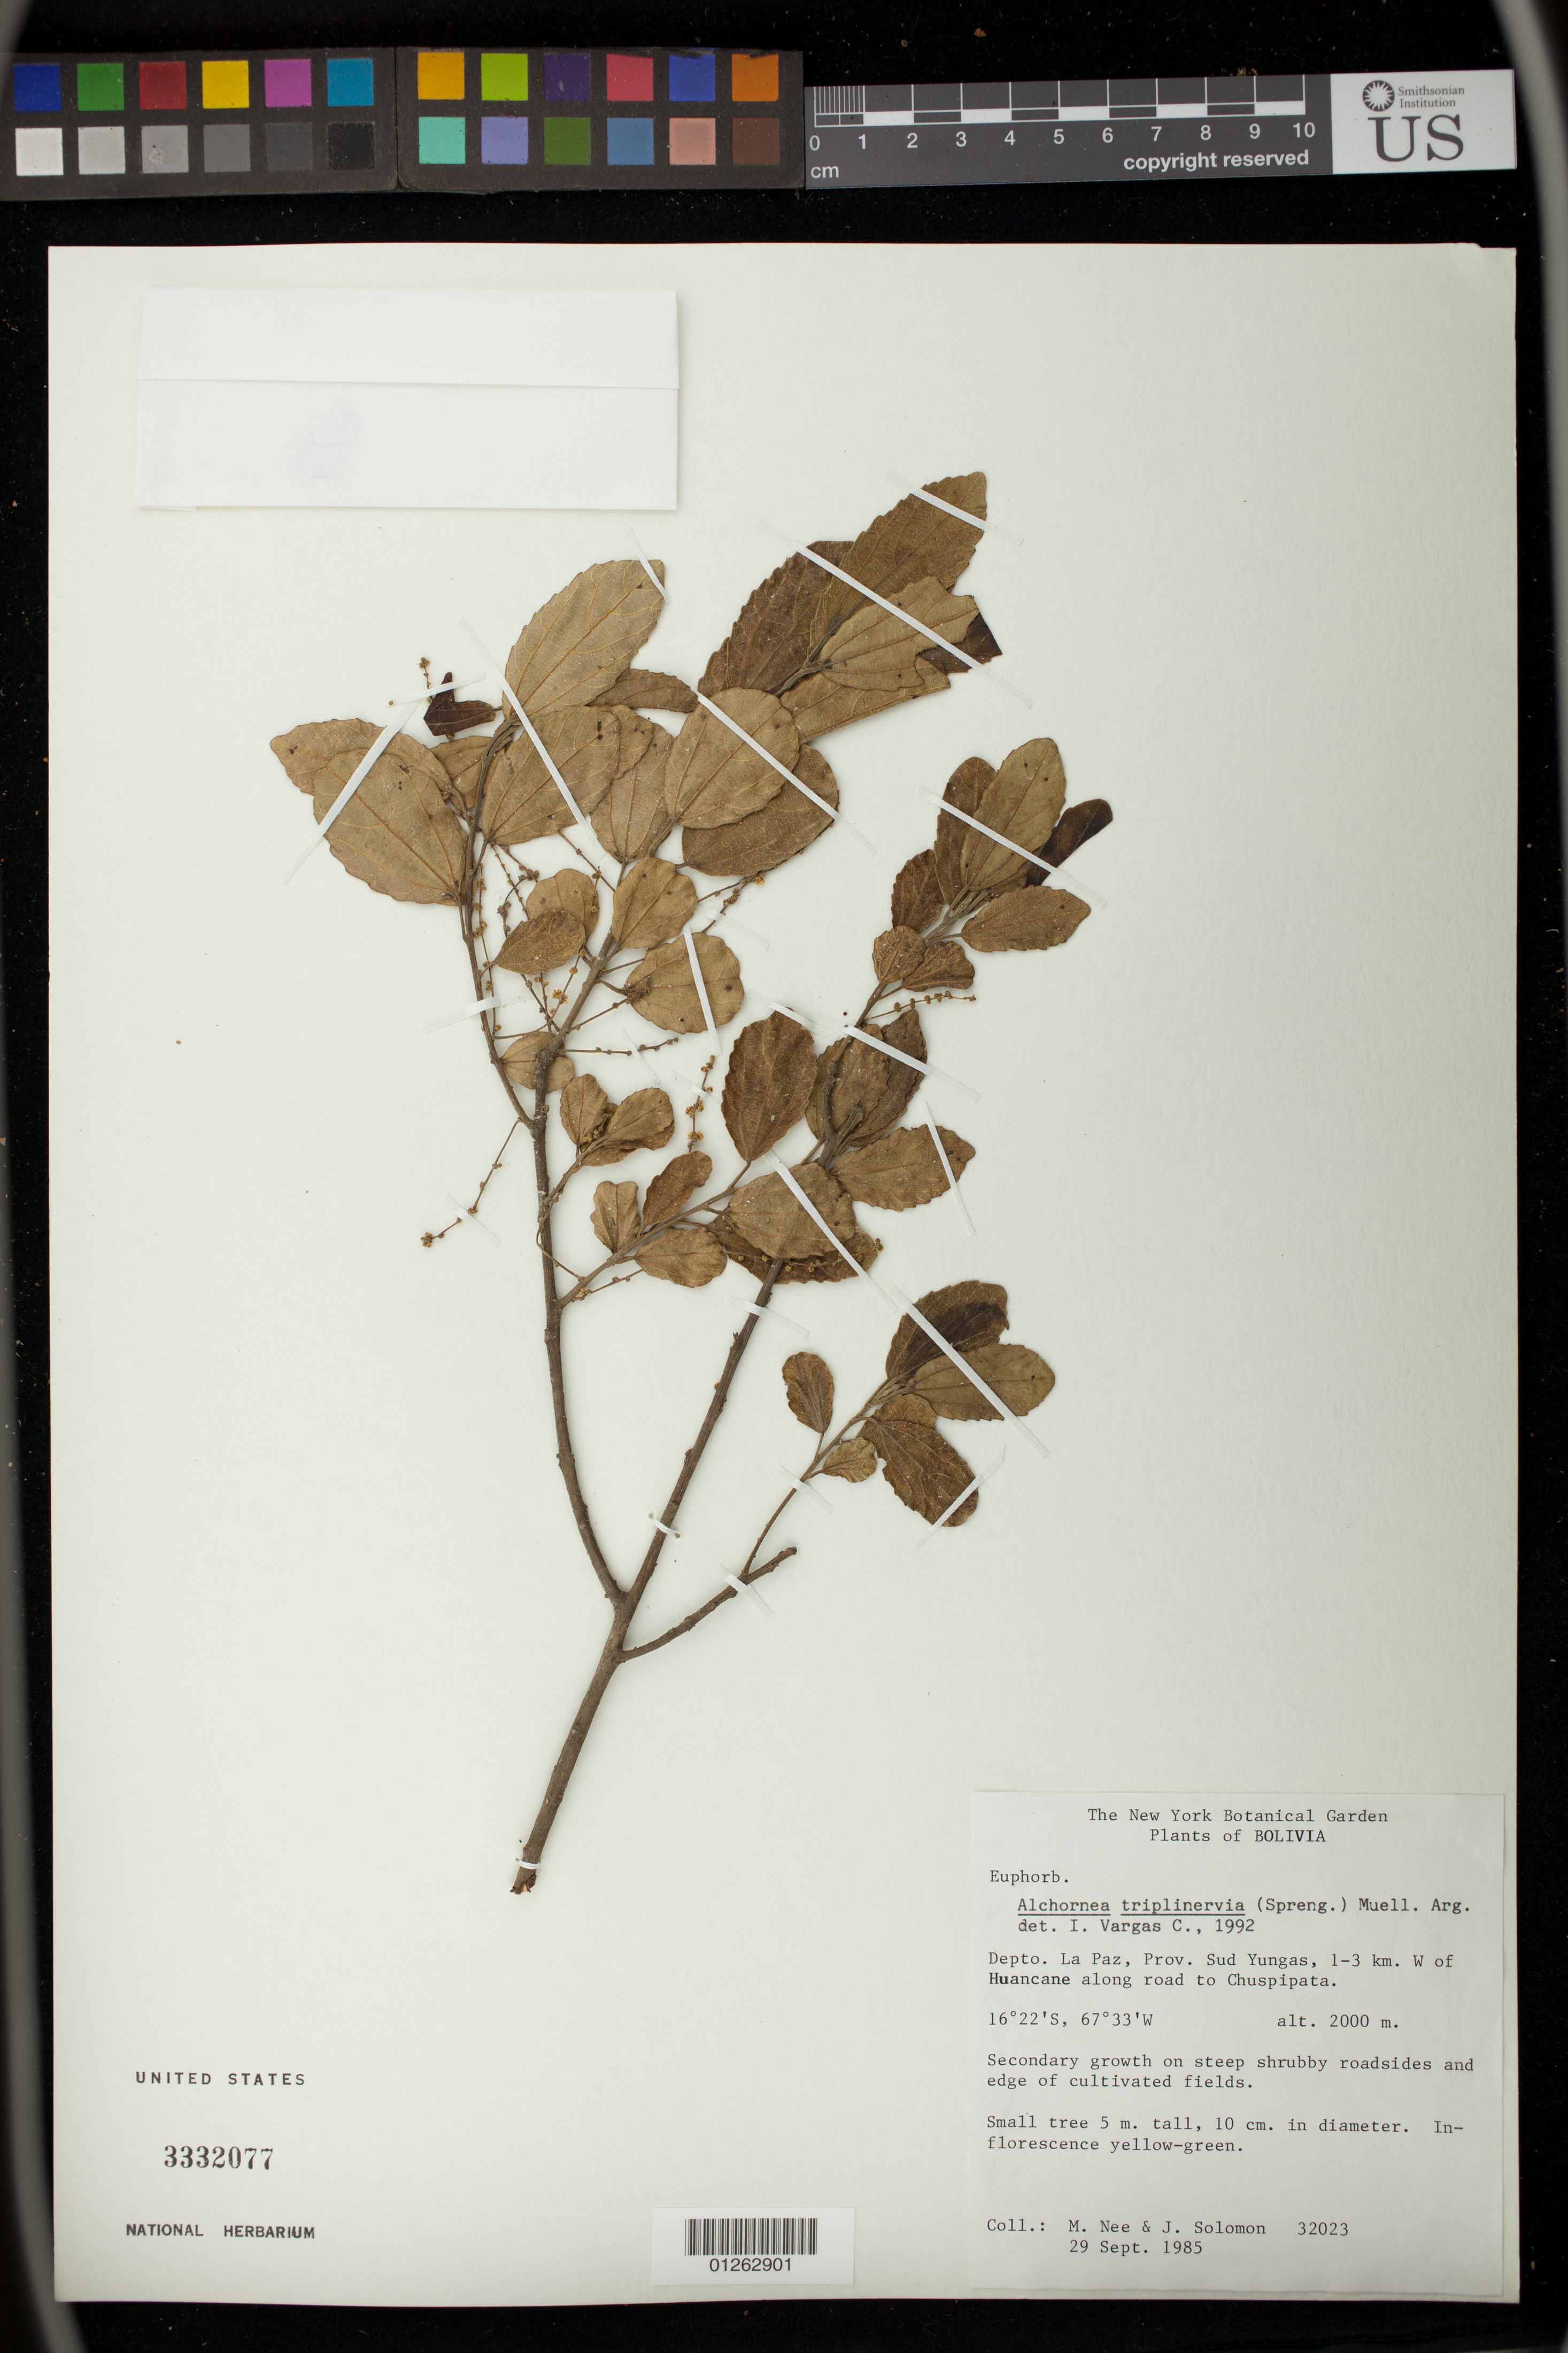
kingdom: Plantae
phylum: Tracheophyta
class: Magnoliopsida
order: Malpighiales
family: Euphorbiaceae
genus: Alchornea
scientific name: Alchornea triplinervia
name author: (Spreng.) Müll. Arg.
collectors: M. Nee & J. Solomon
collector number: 32023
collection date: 1985-09-29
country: Bolivia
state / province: La Paz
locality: Province of Sud Yungas, 1-3 km. W. of Huancane along road to Chuspipata.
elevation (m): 2000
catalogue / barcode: US 3332077